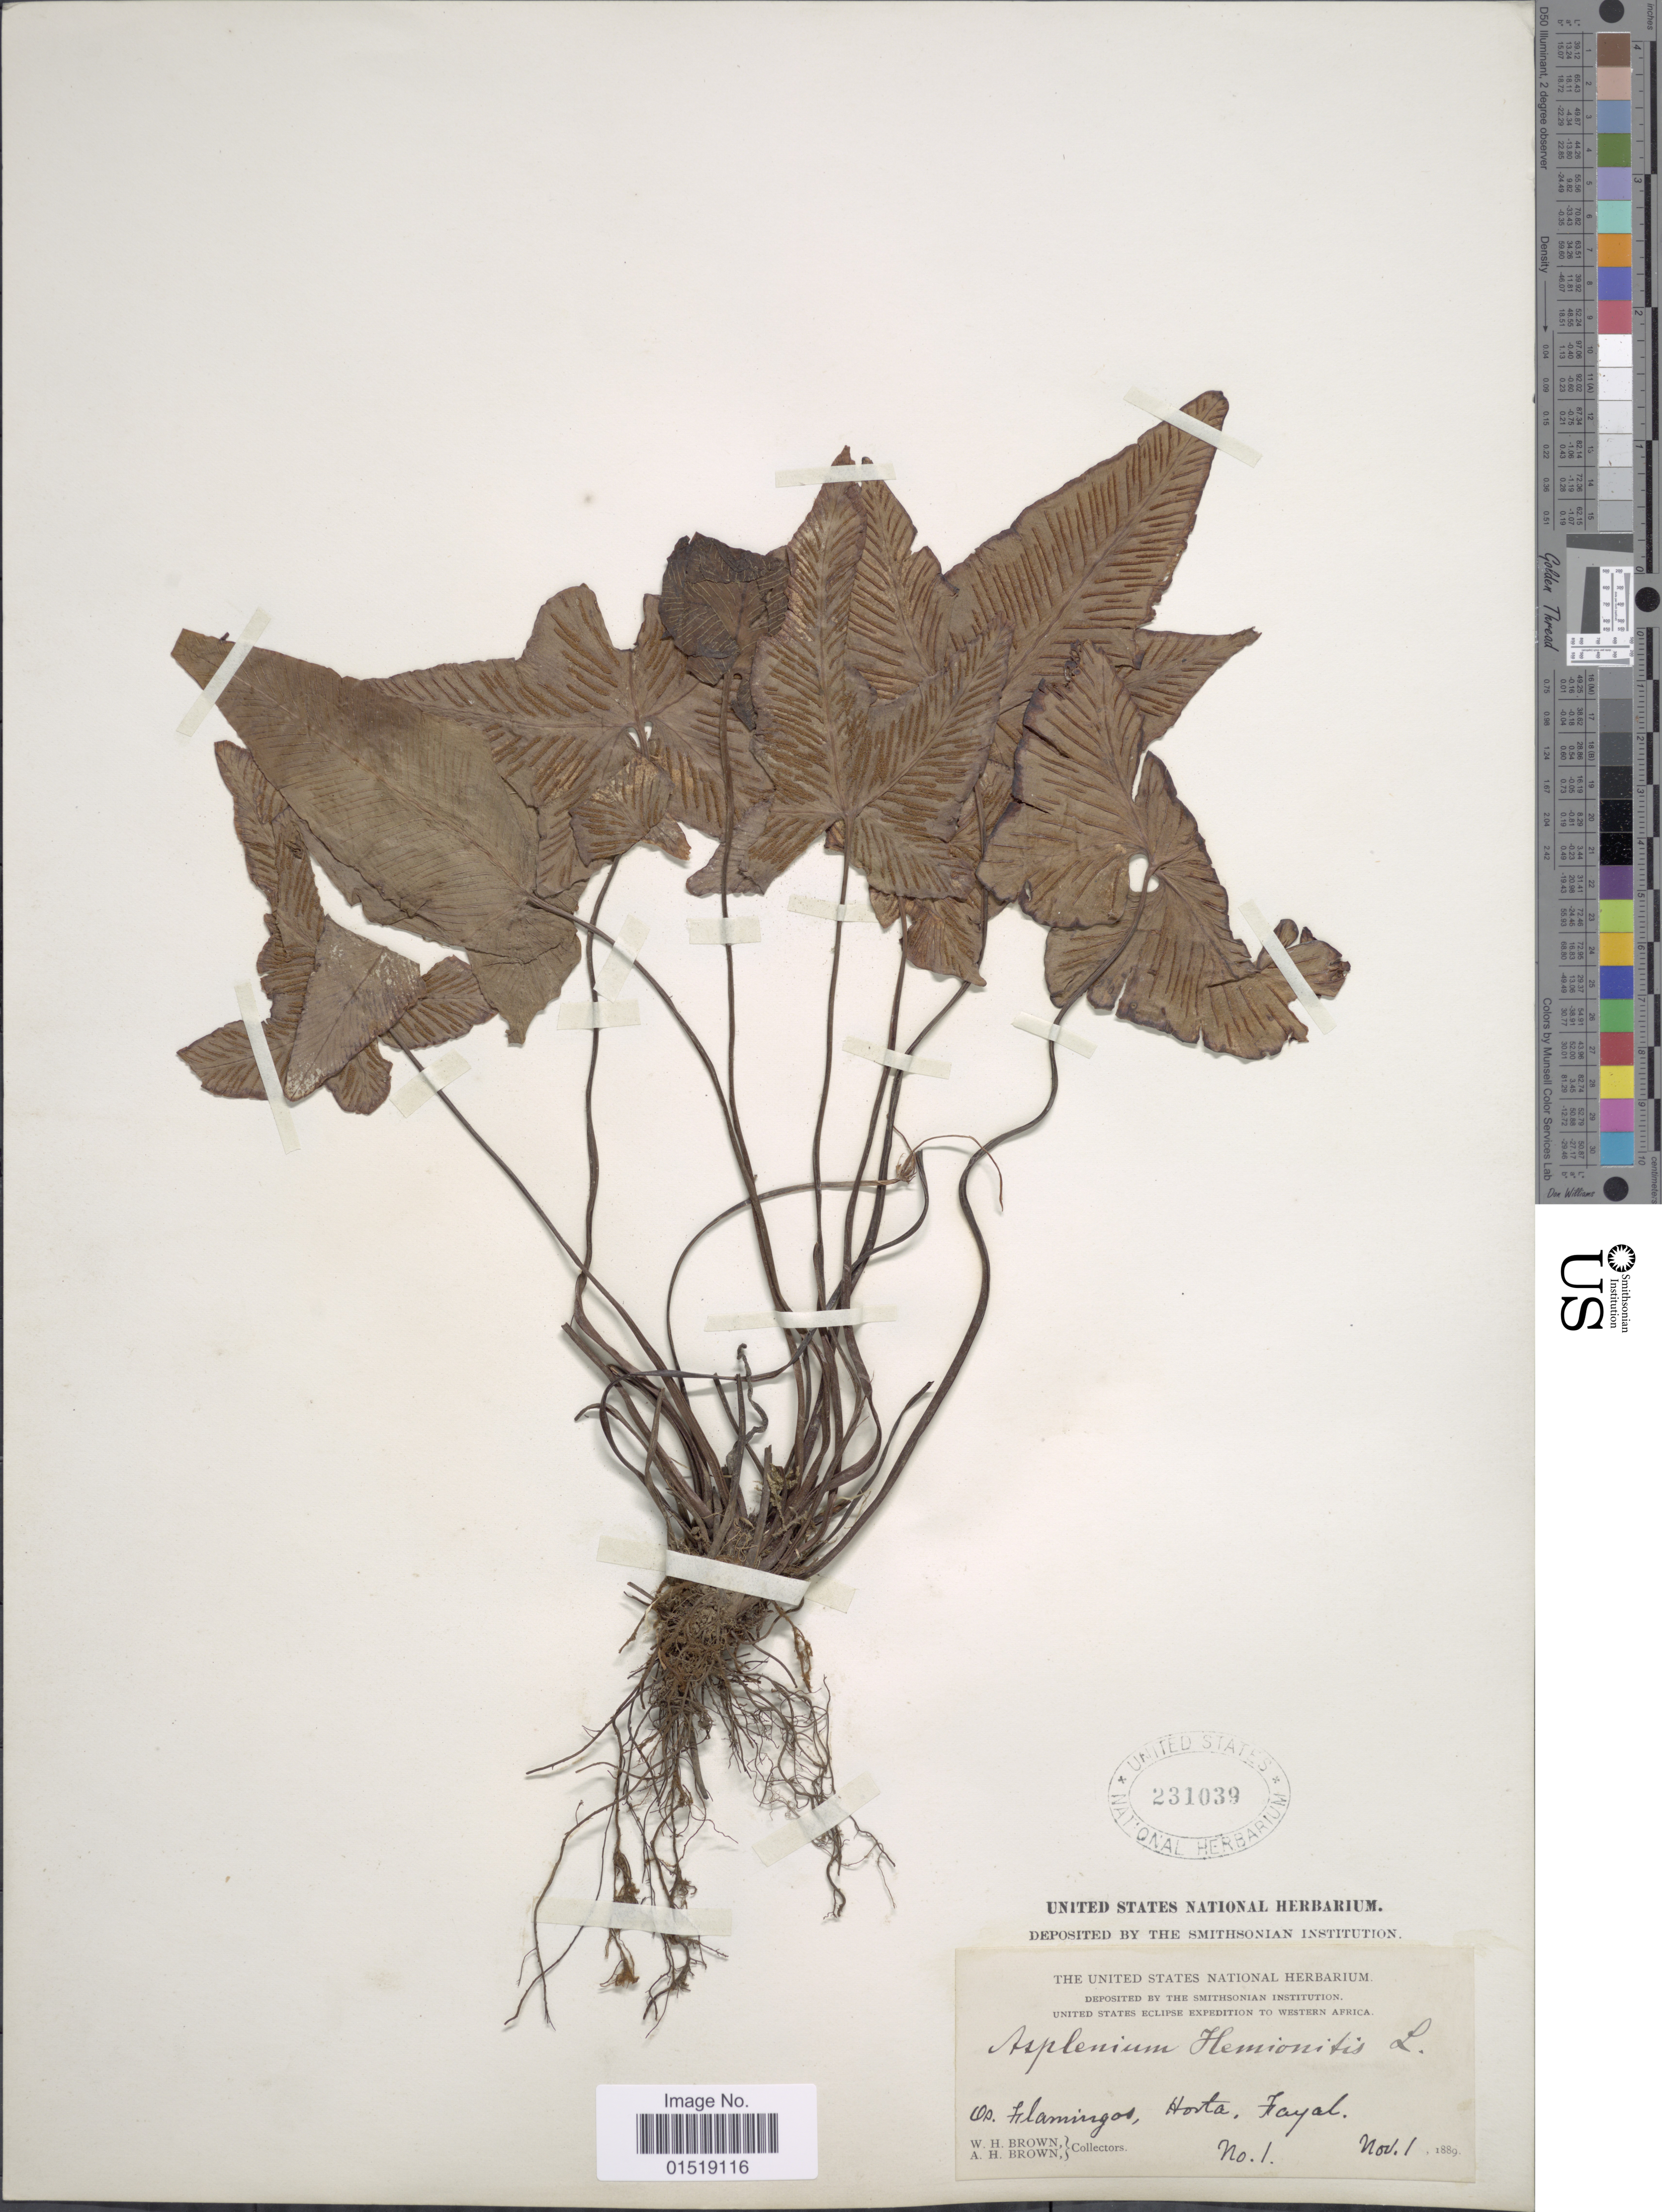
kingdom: Plantae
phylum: Tracheophyta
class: Polypodiopsida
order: Polypodiales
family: Aspleniaceae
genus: Asplenium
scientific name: Asplenium hemionitis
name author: L.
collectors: W. H. Brown & A. H. Brown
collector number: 1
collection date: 1889-11-01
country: Portugal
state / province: Azores (Aut. Reg.)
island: Faial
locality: Os. Flamingos, Horta, Faial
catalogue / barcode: US 231039